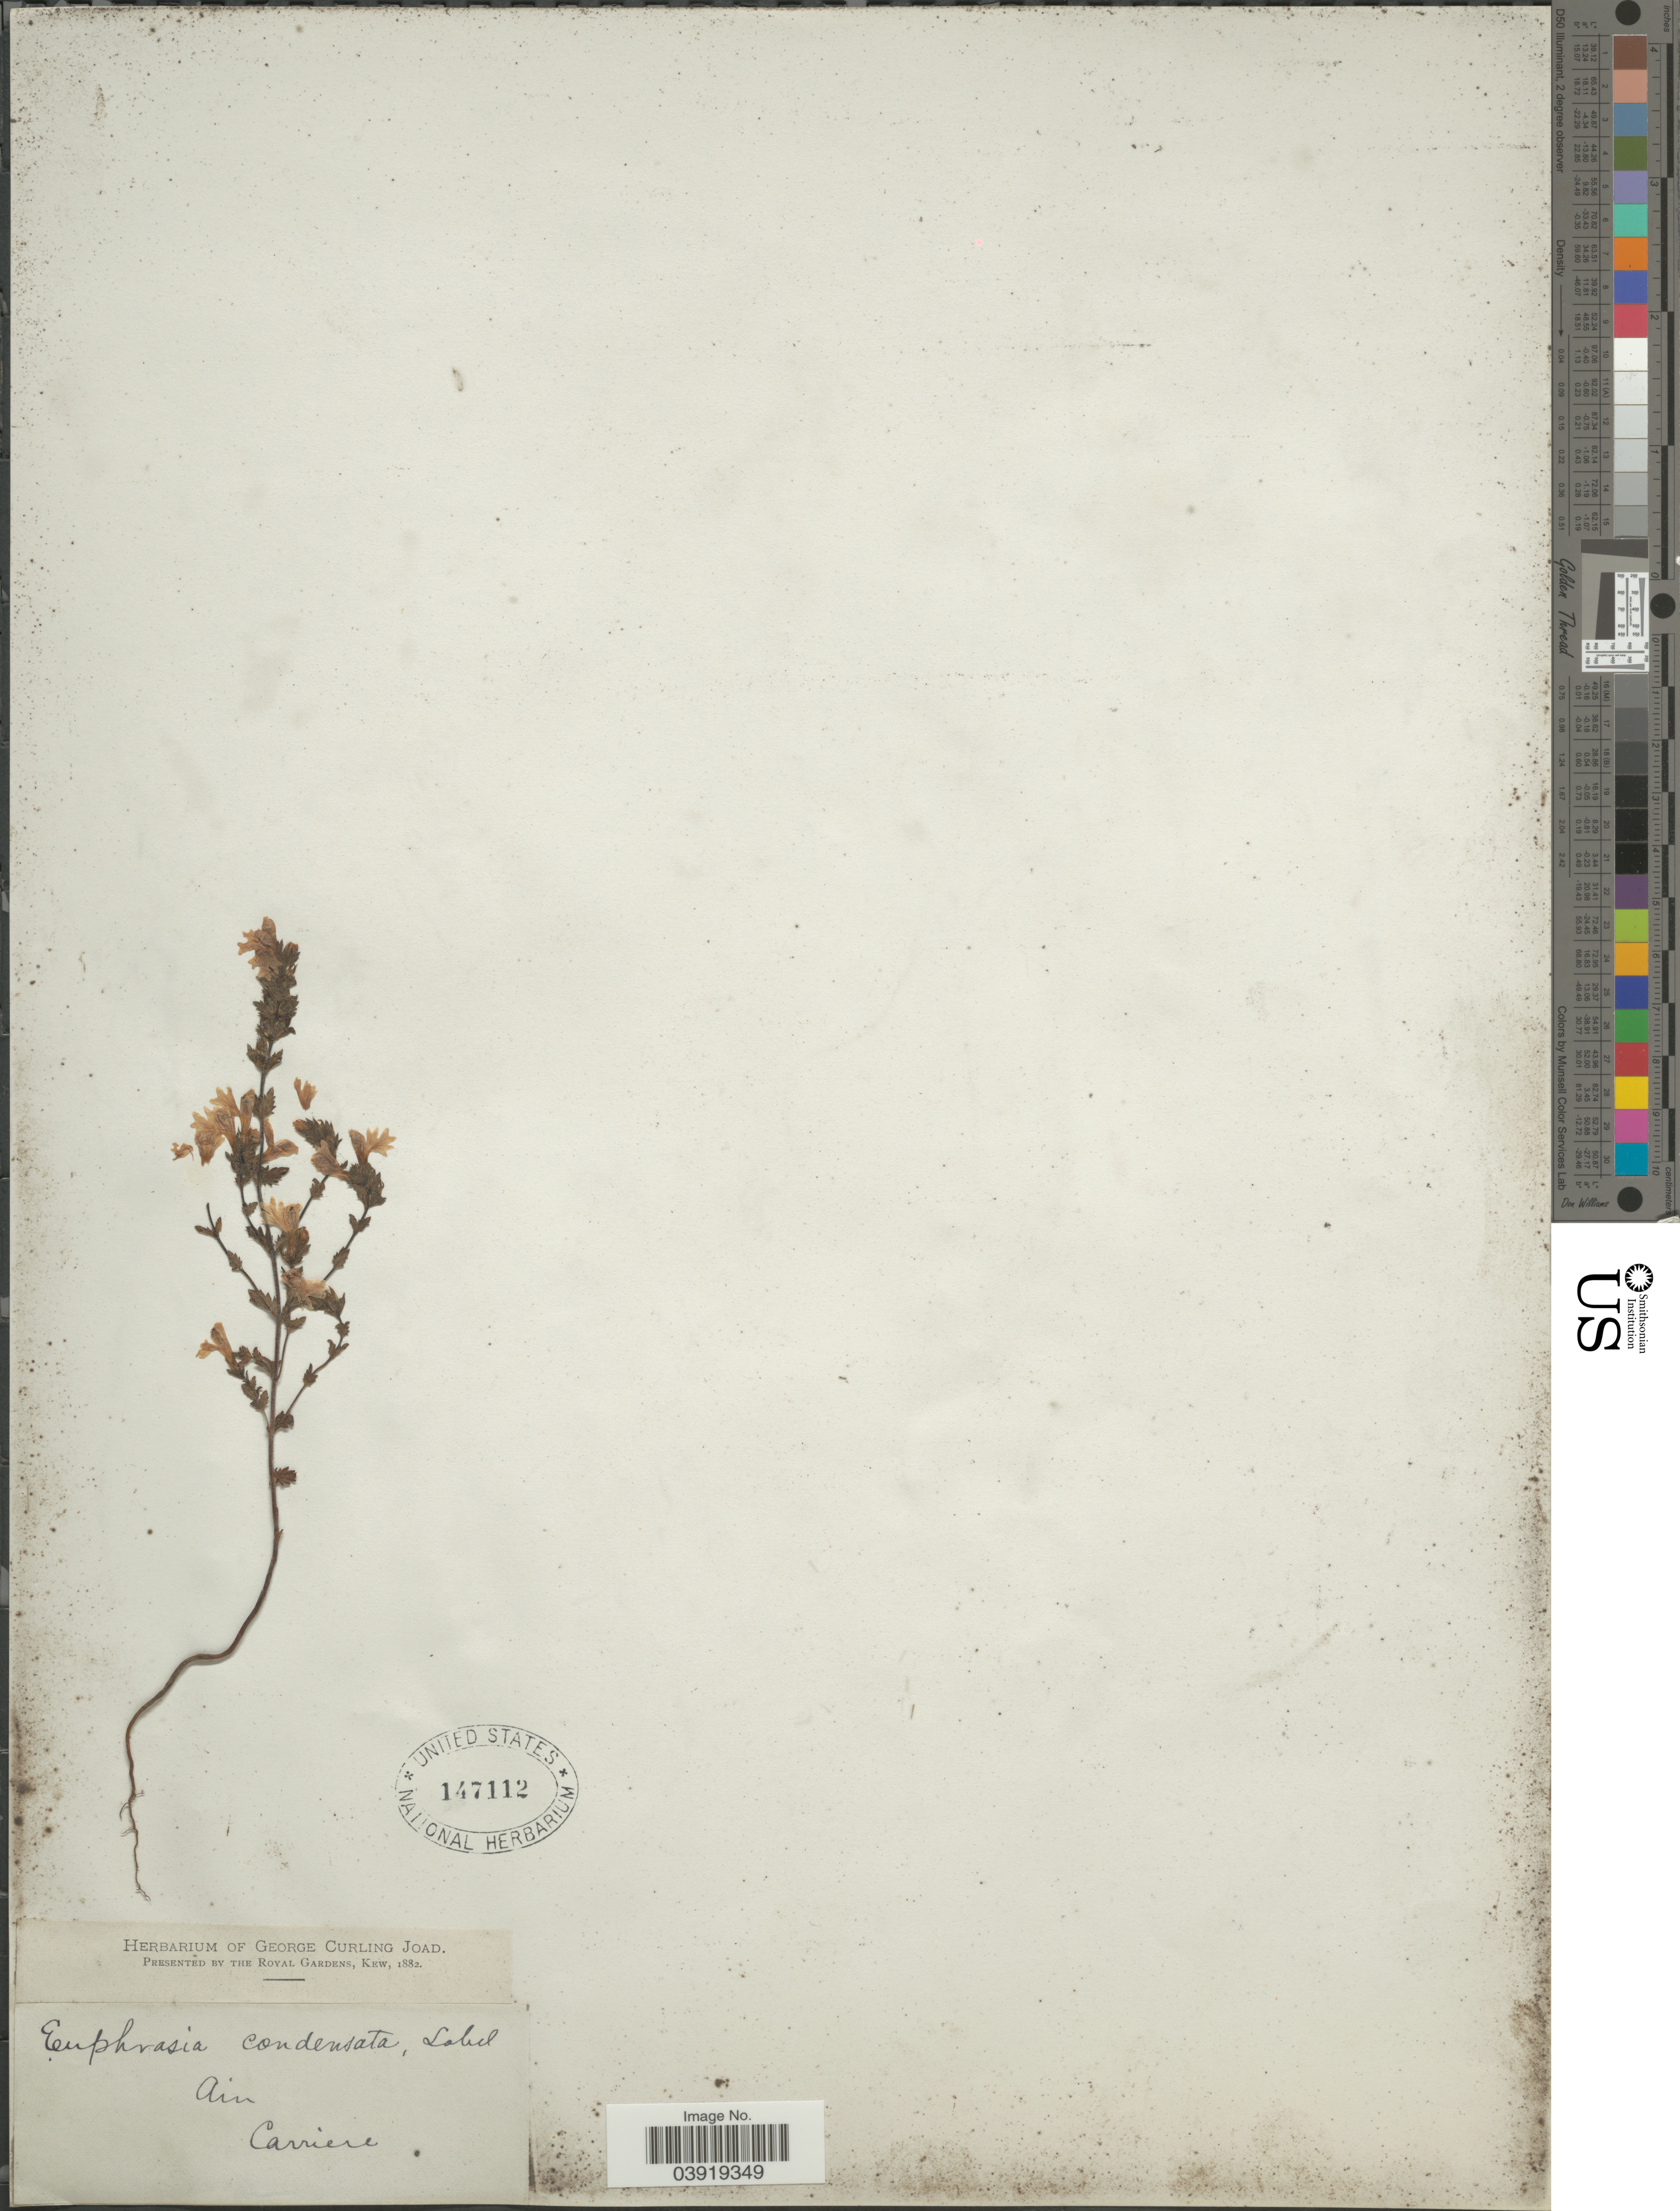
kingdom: Plantae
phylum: Tracheophyta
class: Magnoliopsida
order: Lamiales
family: Orobanchaceae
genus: Euphrasia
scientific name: Euphrasia condensata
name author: Jord.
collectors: Carriere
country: France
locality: Ain.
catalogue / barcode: US 147112